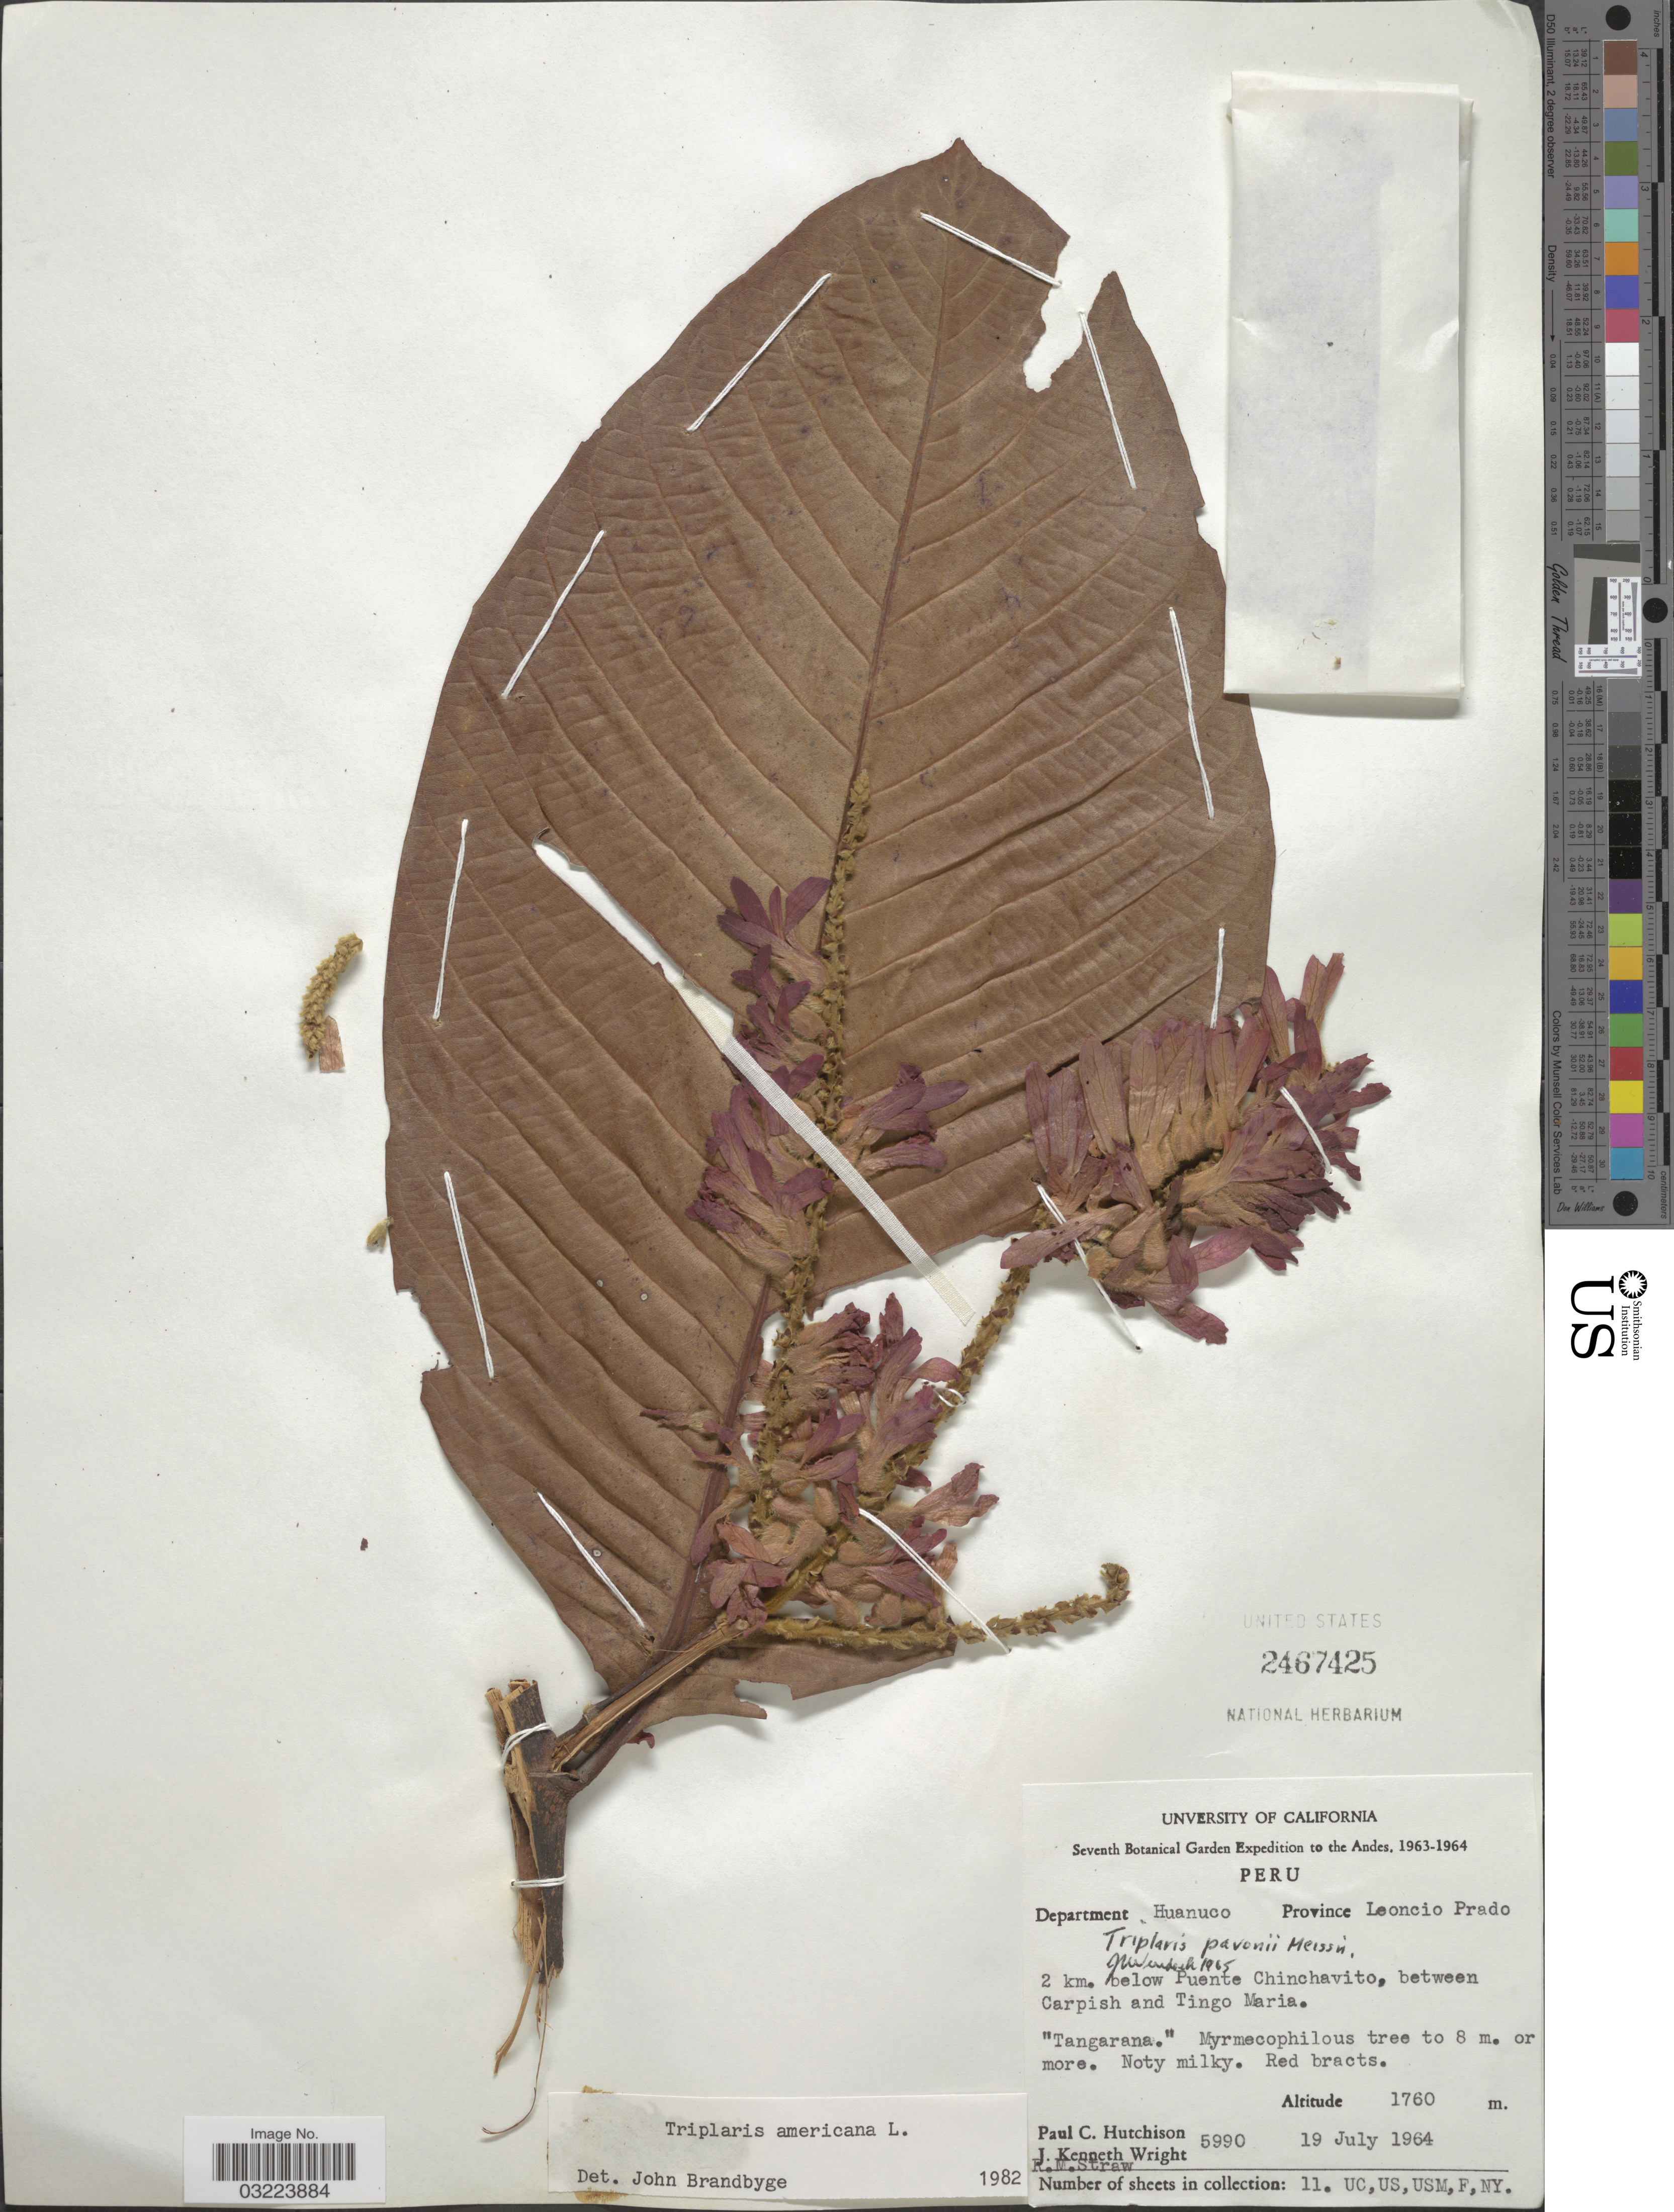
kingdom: Plantae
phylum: Tracheophyta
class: Magnoliopsida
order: Caryophyllales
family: Polygonaceae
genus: Triplaris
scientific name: Triplaris americana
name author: L.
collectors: P. C. Hutchison, J. K. Wright & R. M. Straw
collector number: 5990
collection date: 1964-07-19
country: Peru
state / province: Huánuco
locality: The Andes. Department Huanuco. Province Leoncio Prado. 2 km. below Puente Chinchavito, between Carpish and Tingo Maria.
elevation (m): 1760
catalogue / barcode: US 2467425